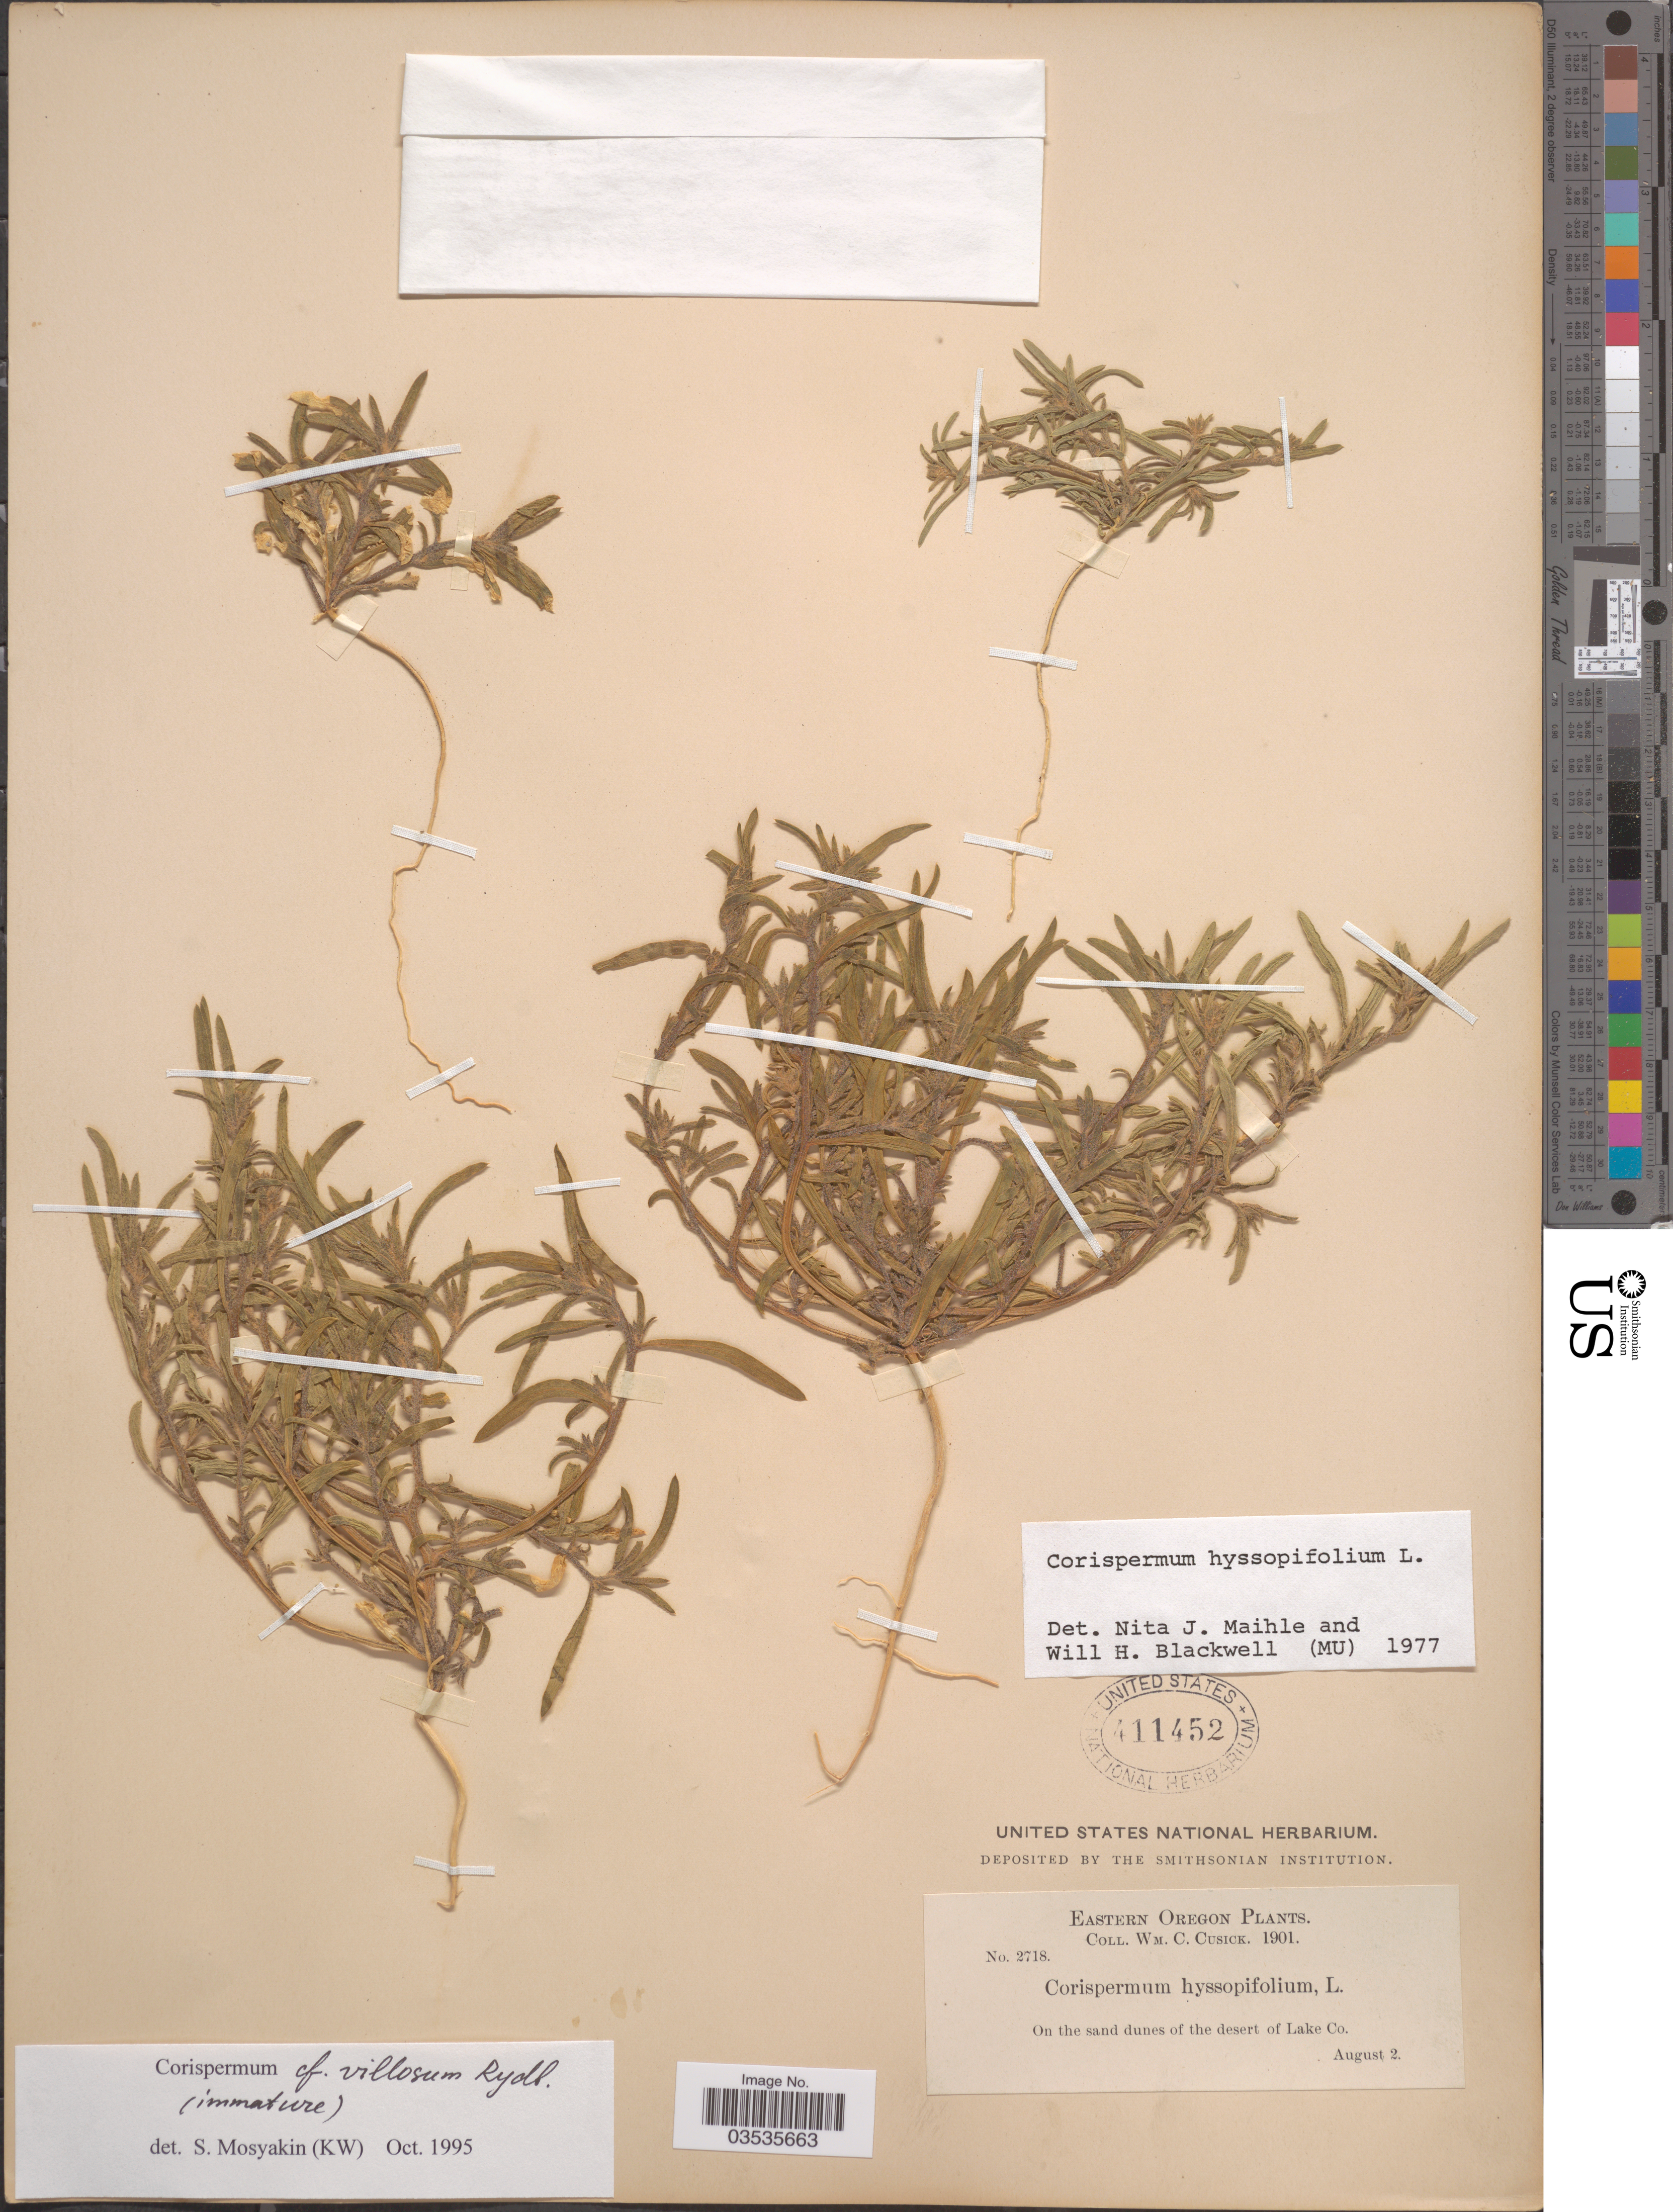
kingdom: Plantae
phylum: Tracheophyta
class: Magnoliopsida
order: Caryophyllales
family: Amaranthaceae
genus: Corispermum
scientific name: Corispermum villosum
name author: Rydb.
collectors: W. C. Cusick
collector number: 2718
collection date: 1901-08-02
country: United States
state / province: Oregon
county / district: Lake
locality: Eastern Oregon. The desert of Lake Co.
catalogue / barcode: US 411452